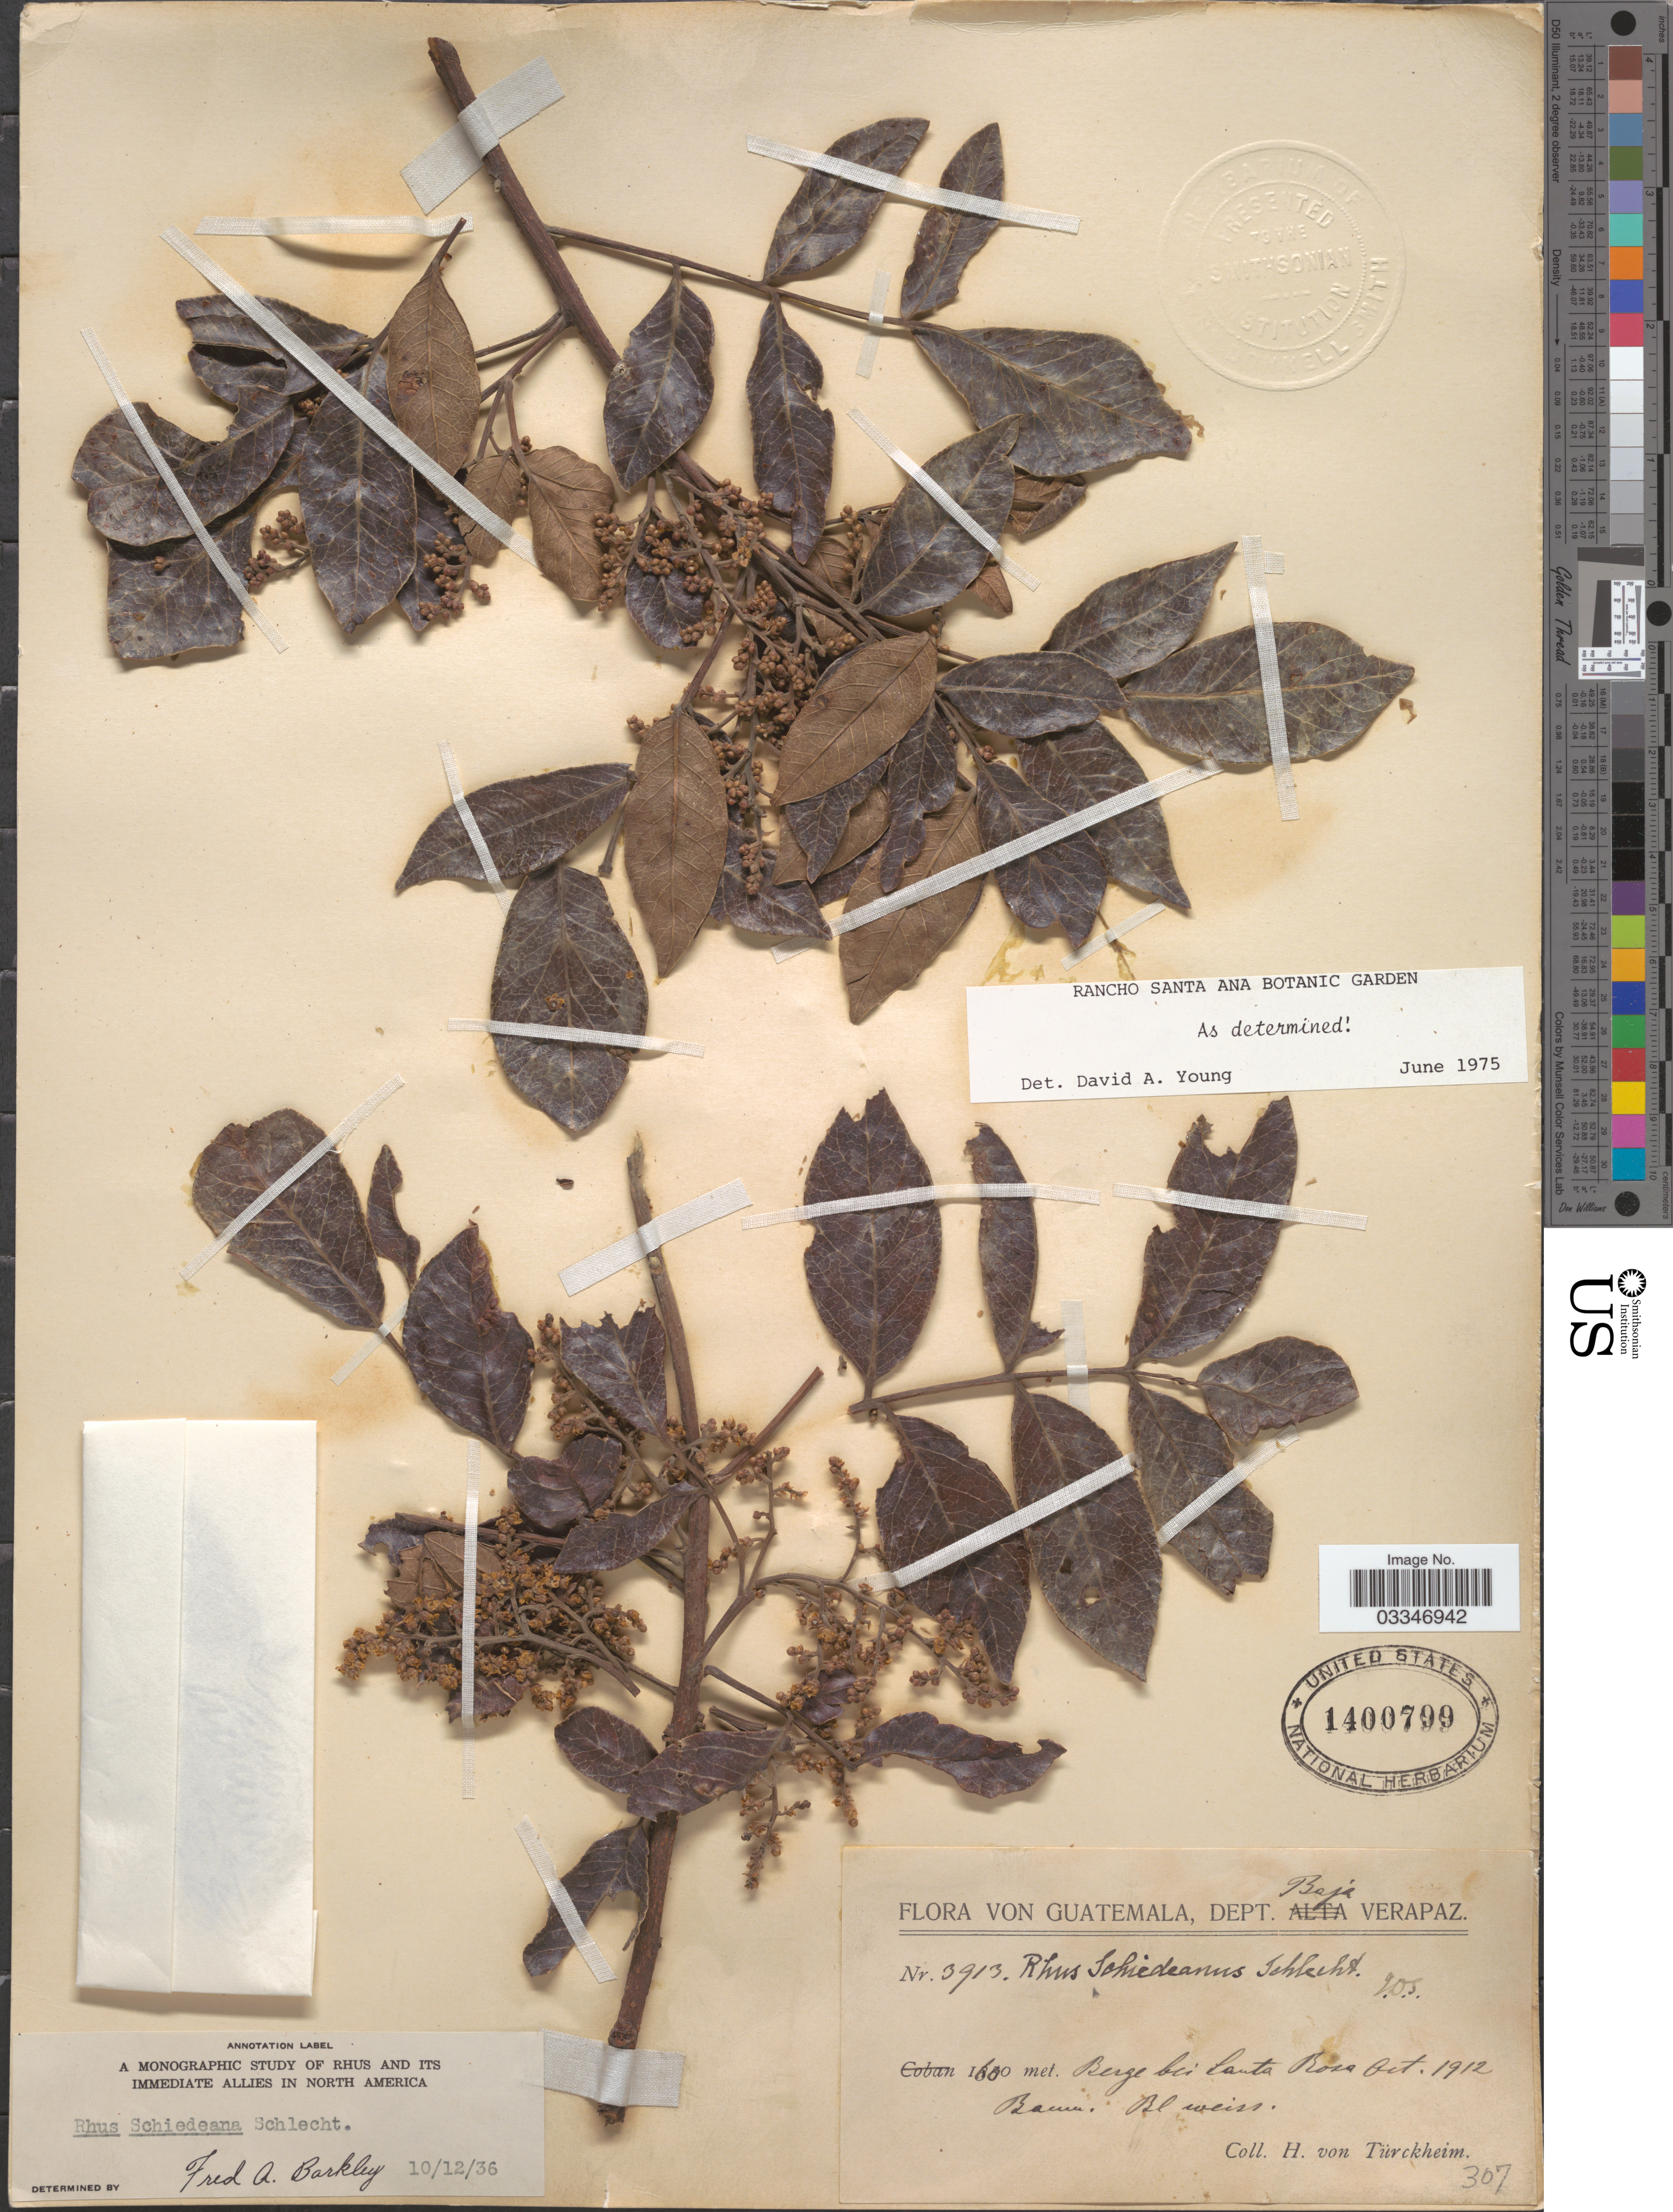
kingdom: Plantae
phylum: Tracheophyta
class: Magnoliopsida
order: Sapindales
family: Anacardiaceae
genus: Rhus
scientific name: Rhus schiedeana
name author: Schltdl.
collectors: H. von Türckheim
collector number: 3913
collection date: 1912-10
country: Guatemala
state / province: Baja Verapaz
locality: Dept. Baja Verapaz, Berge bei Santa Rosa.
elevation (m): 1600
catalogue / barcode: US 1400799